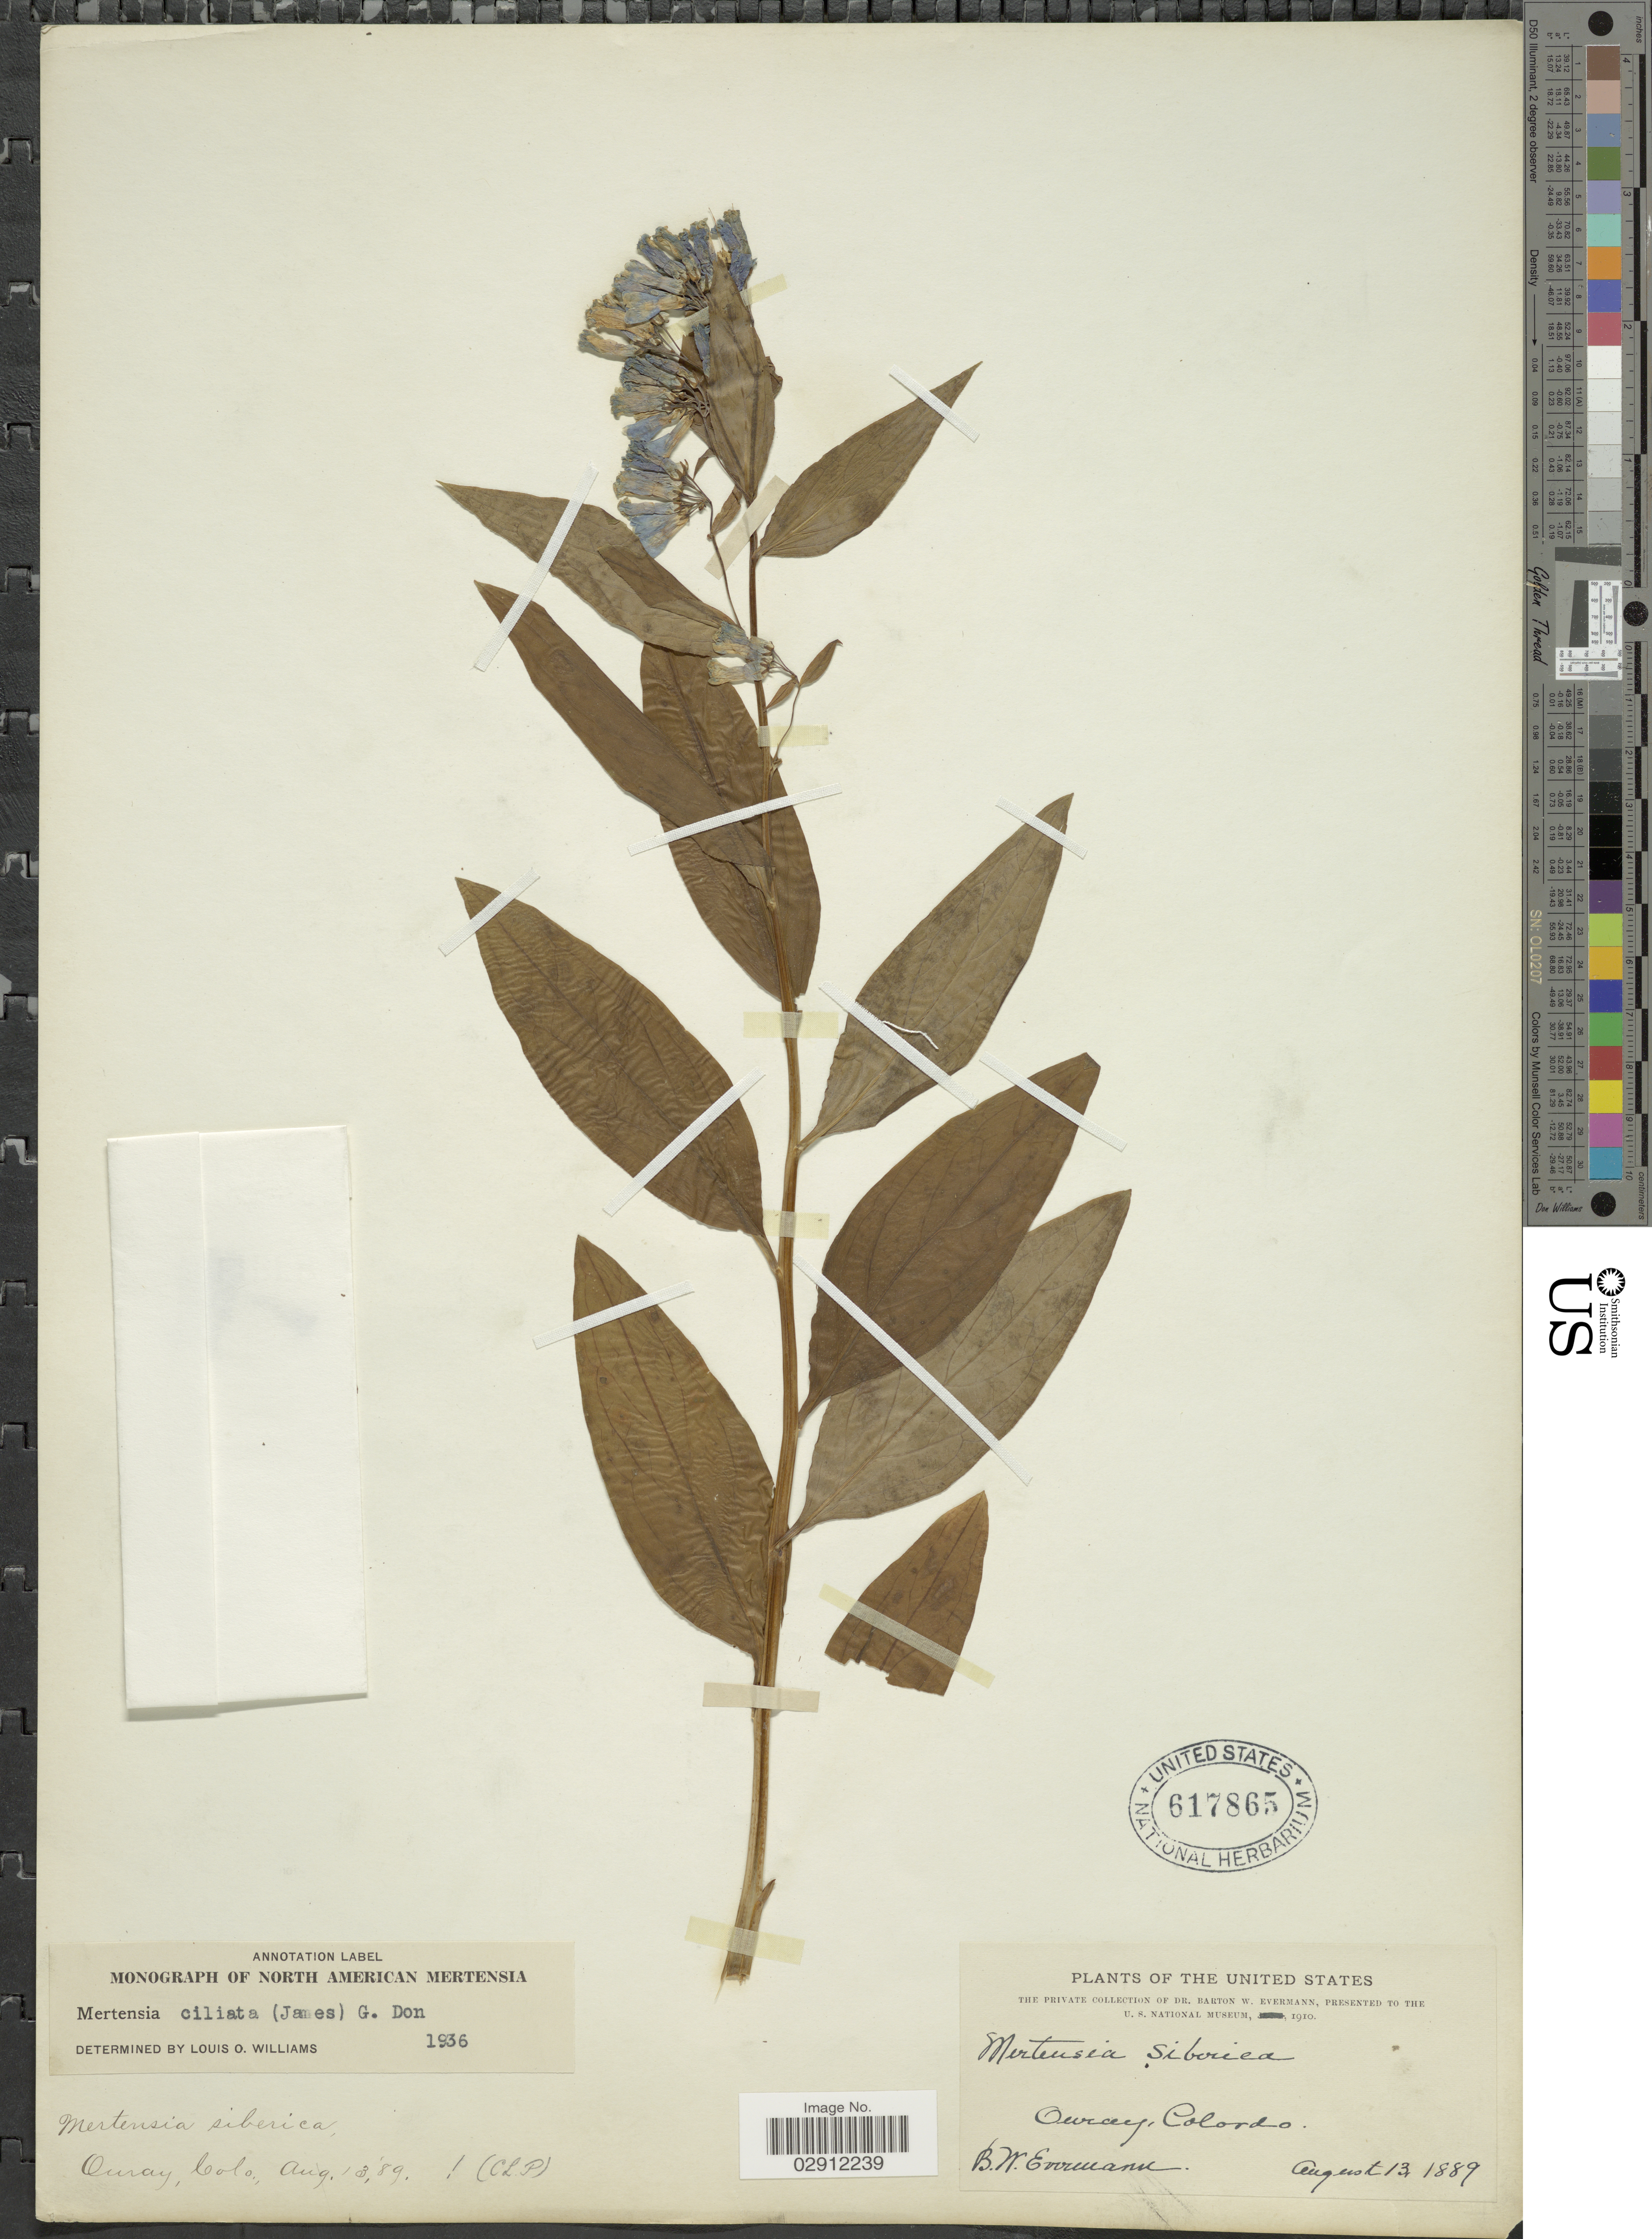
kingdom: Plantae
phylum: Tracheophyta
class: Magnoliopsida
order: Boraginales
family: Boraginaceae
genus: Mertensia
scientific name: Mertensia ciliata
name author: (James) G. Don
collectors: B. W. Evermann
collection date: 1889-08-13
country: United States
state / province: Colorado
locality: Ouray, Colo.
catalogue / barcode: US 617865